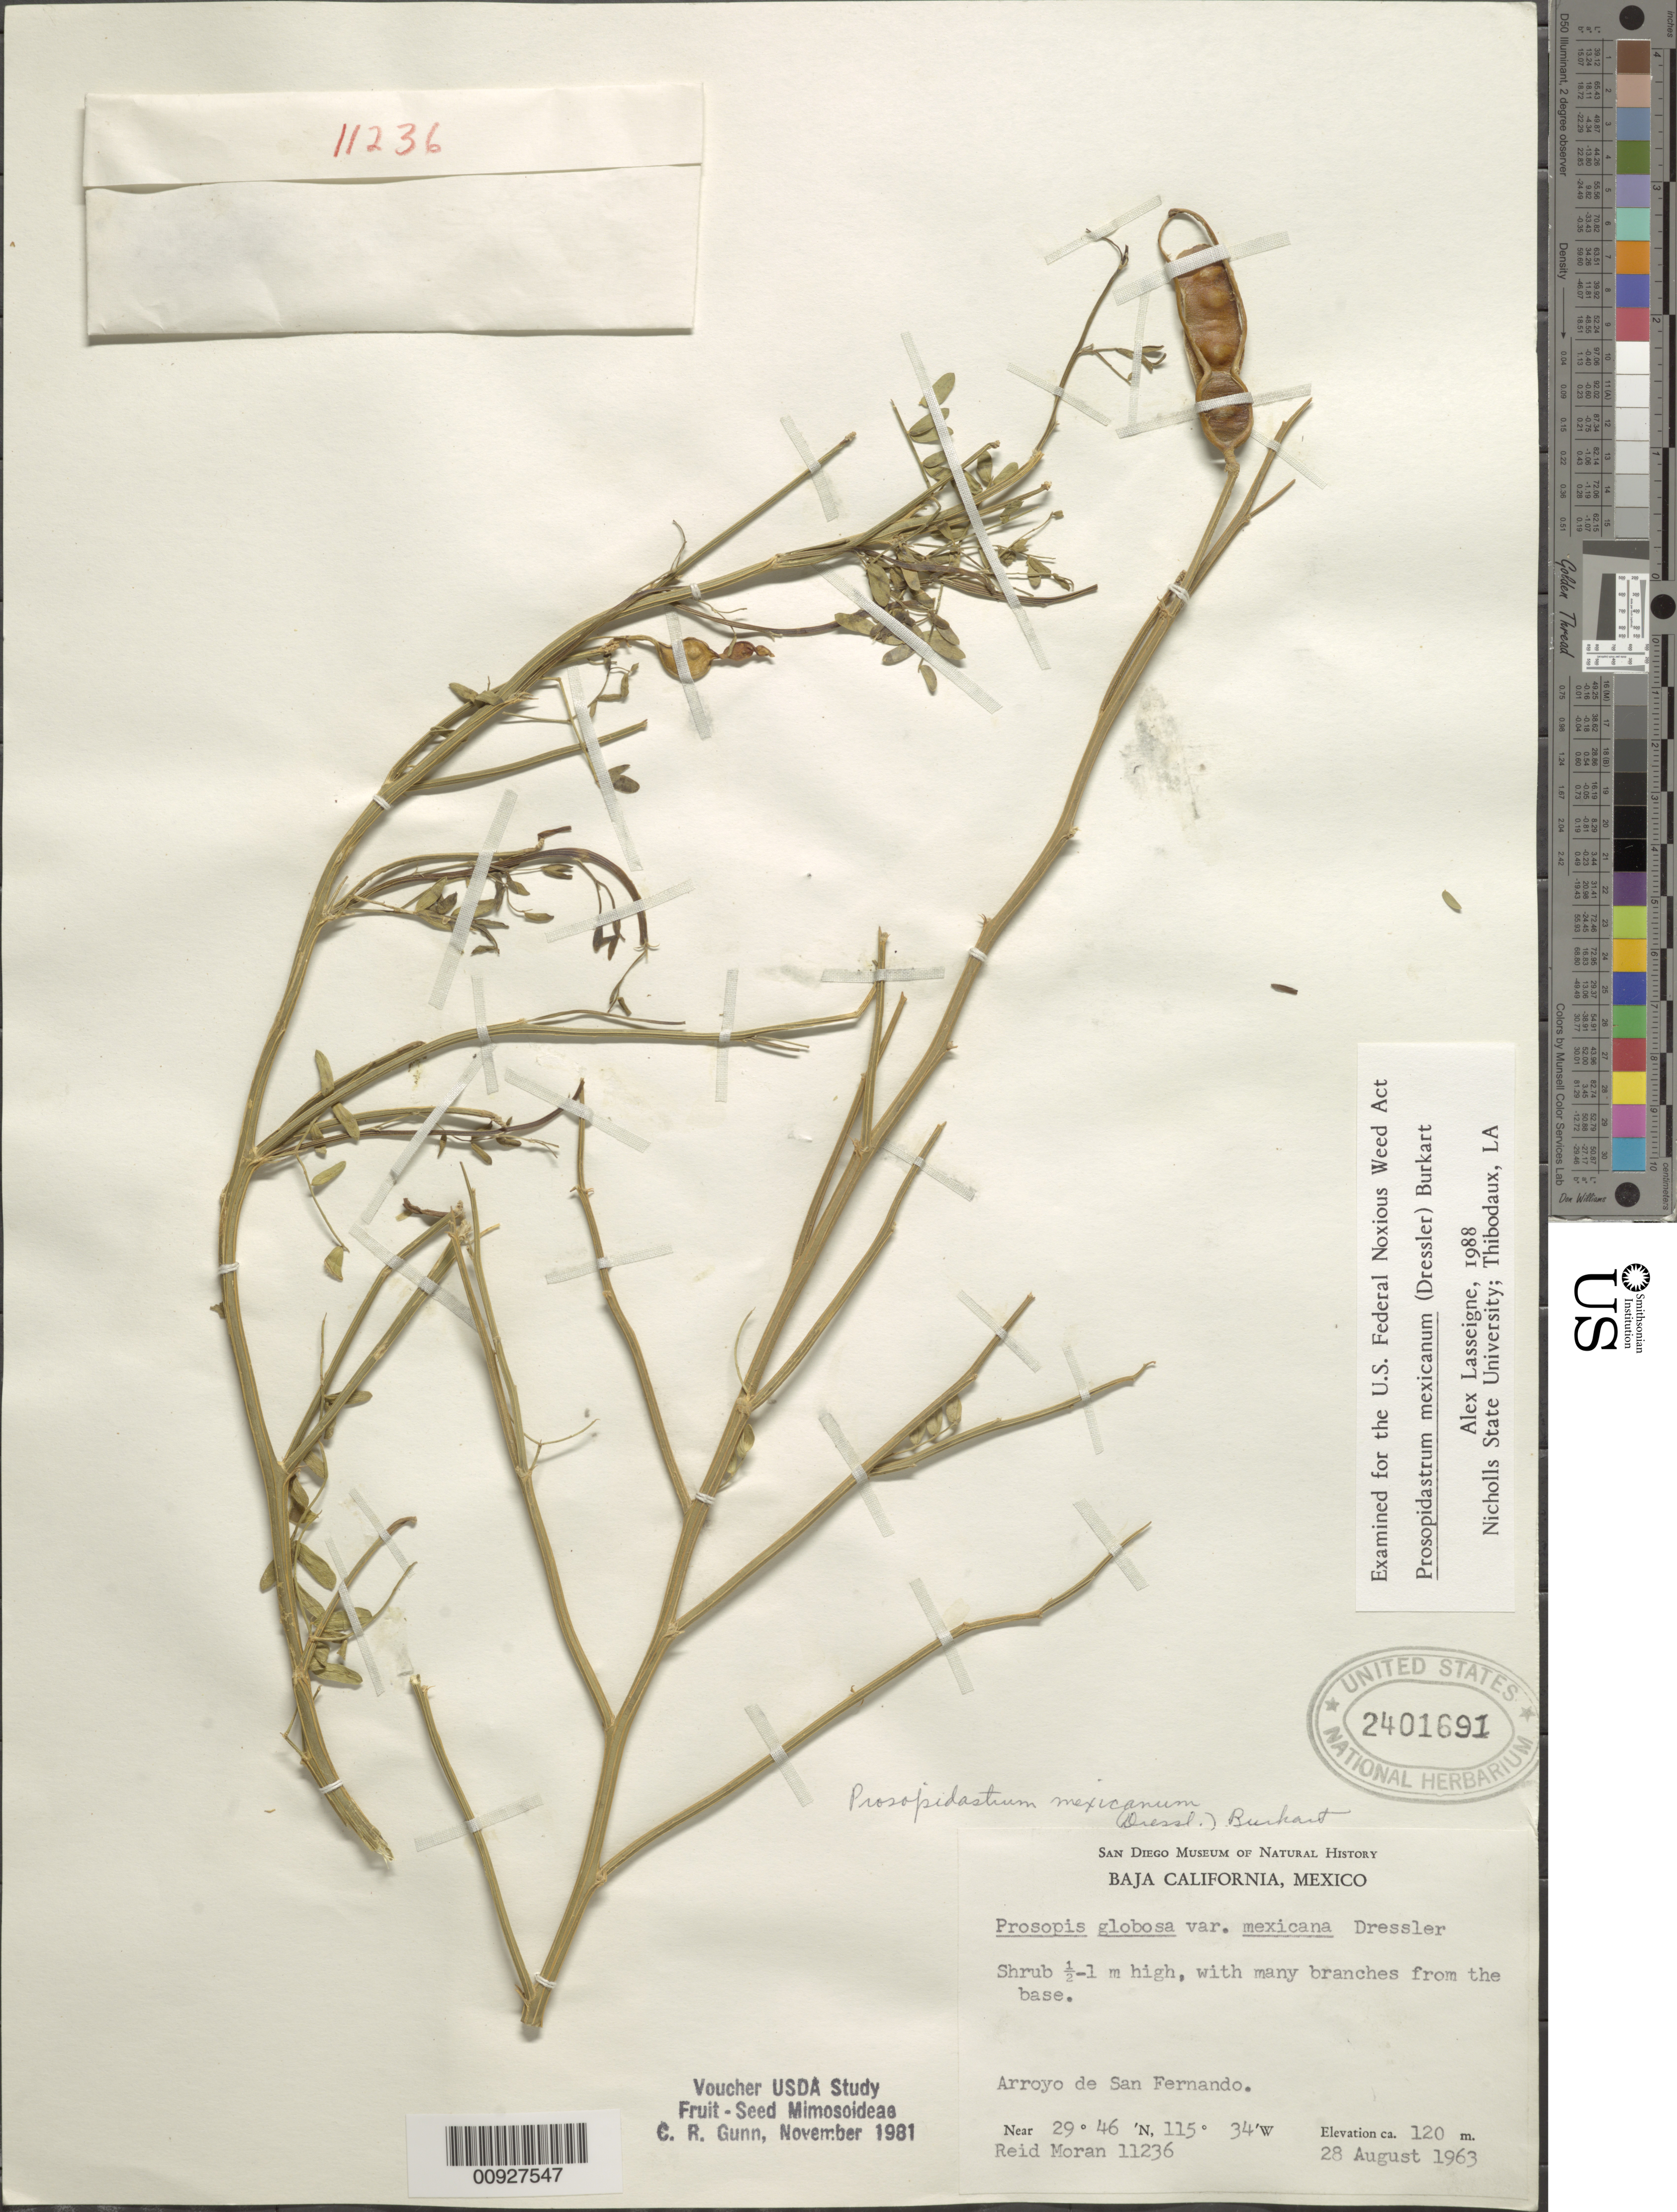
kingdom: Plantae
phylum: Tracheophyta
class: Magnoliopsida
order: Fabales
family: Fabaceae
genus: Prosopidastrum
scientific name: Prosopidastrum mexicanum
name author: (Dressler) Burkart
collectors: R. V. Moran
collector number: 11236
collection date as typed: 28 Aug 1963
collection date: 1963-08-28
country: Mexico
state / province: Baja California Norte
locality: Arroyo de San Fernando.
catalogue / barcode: US 2401691